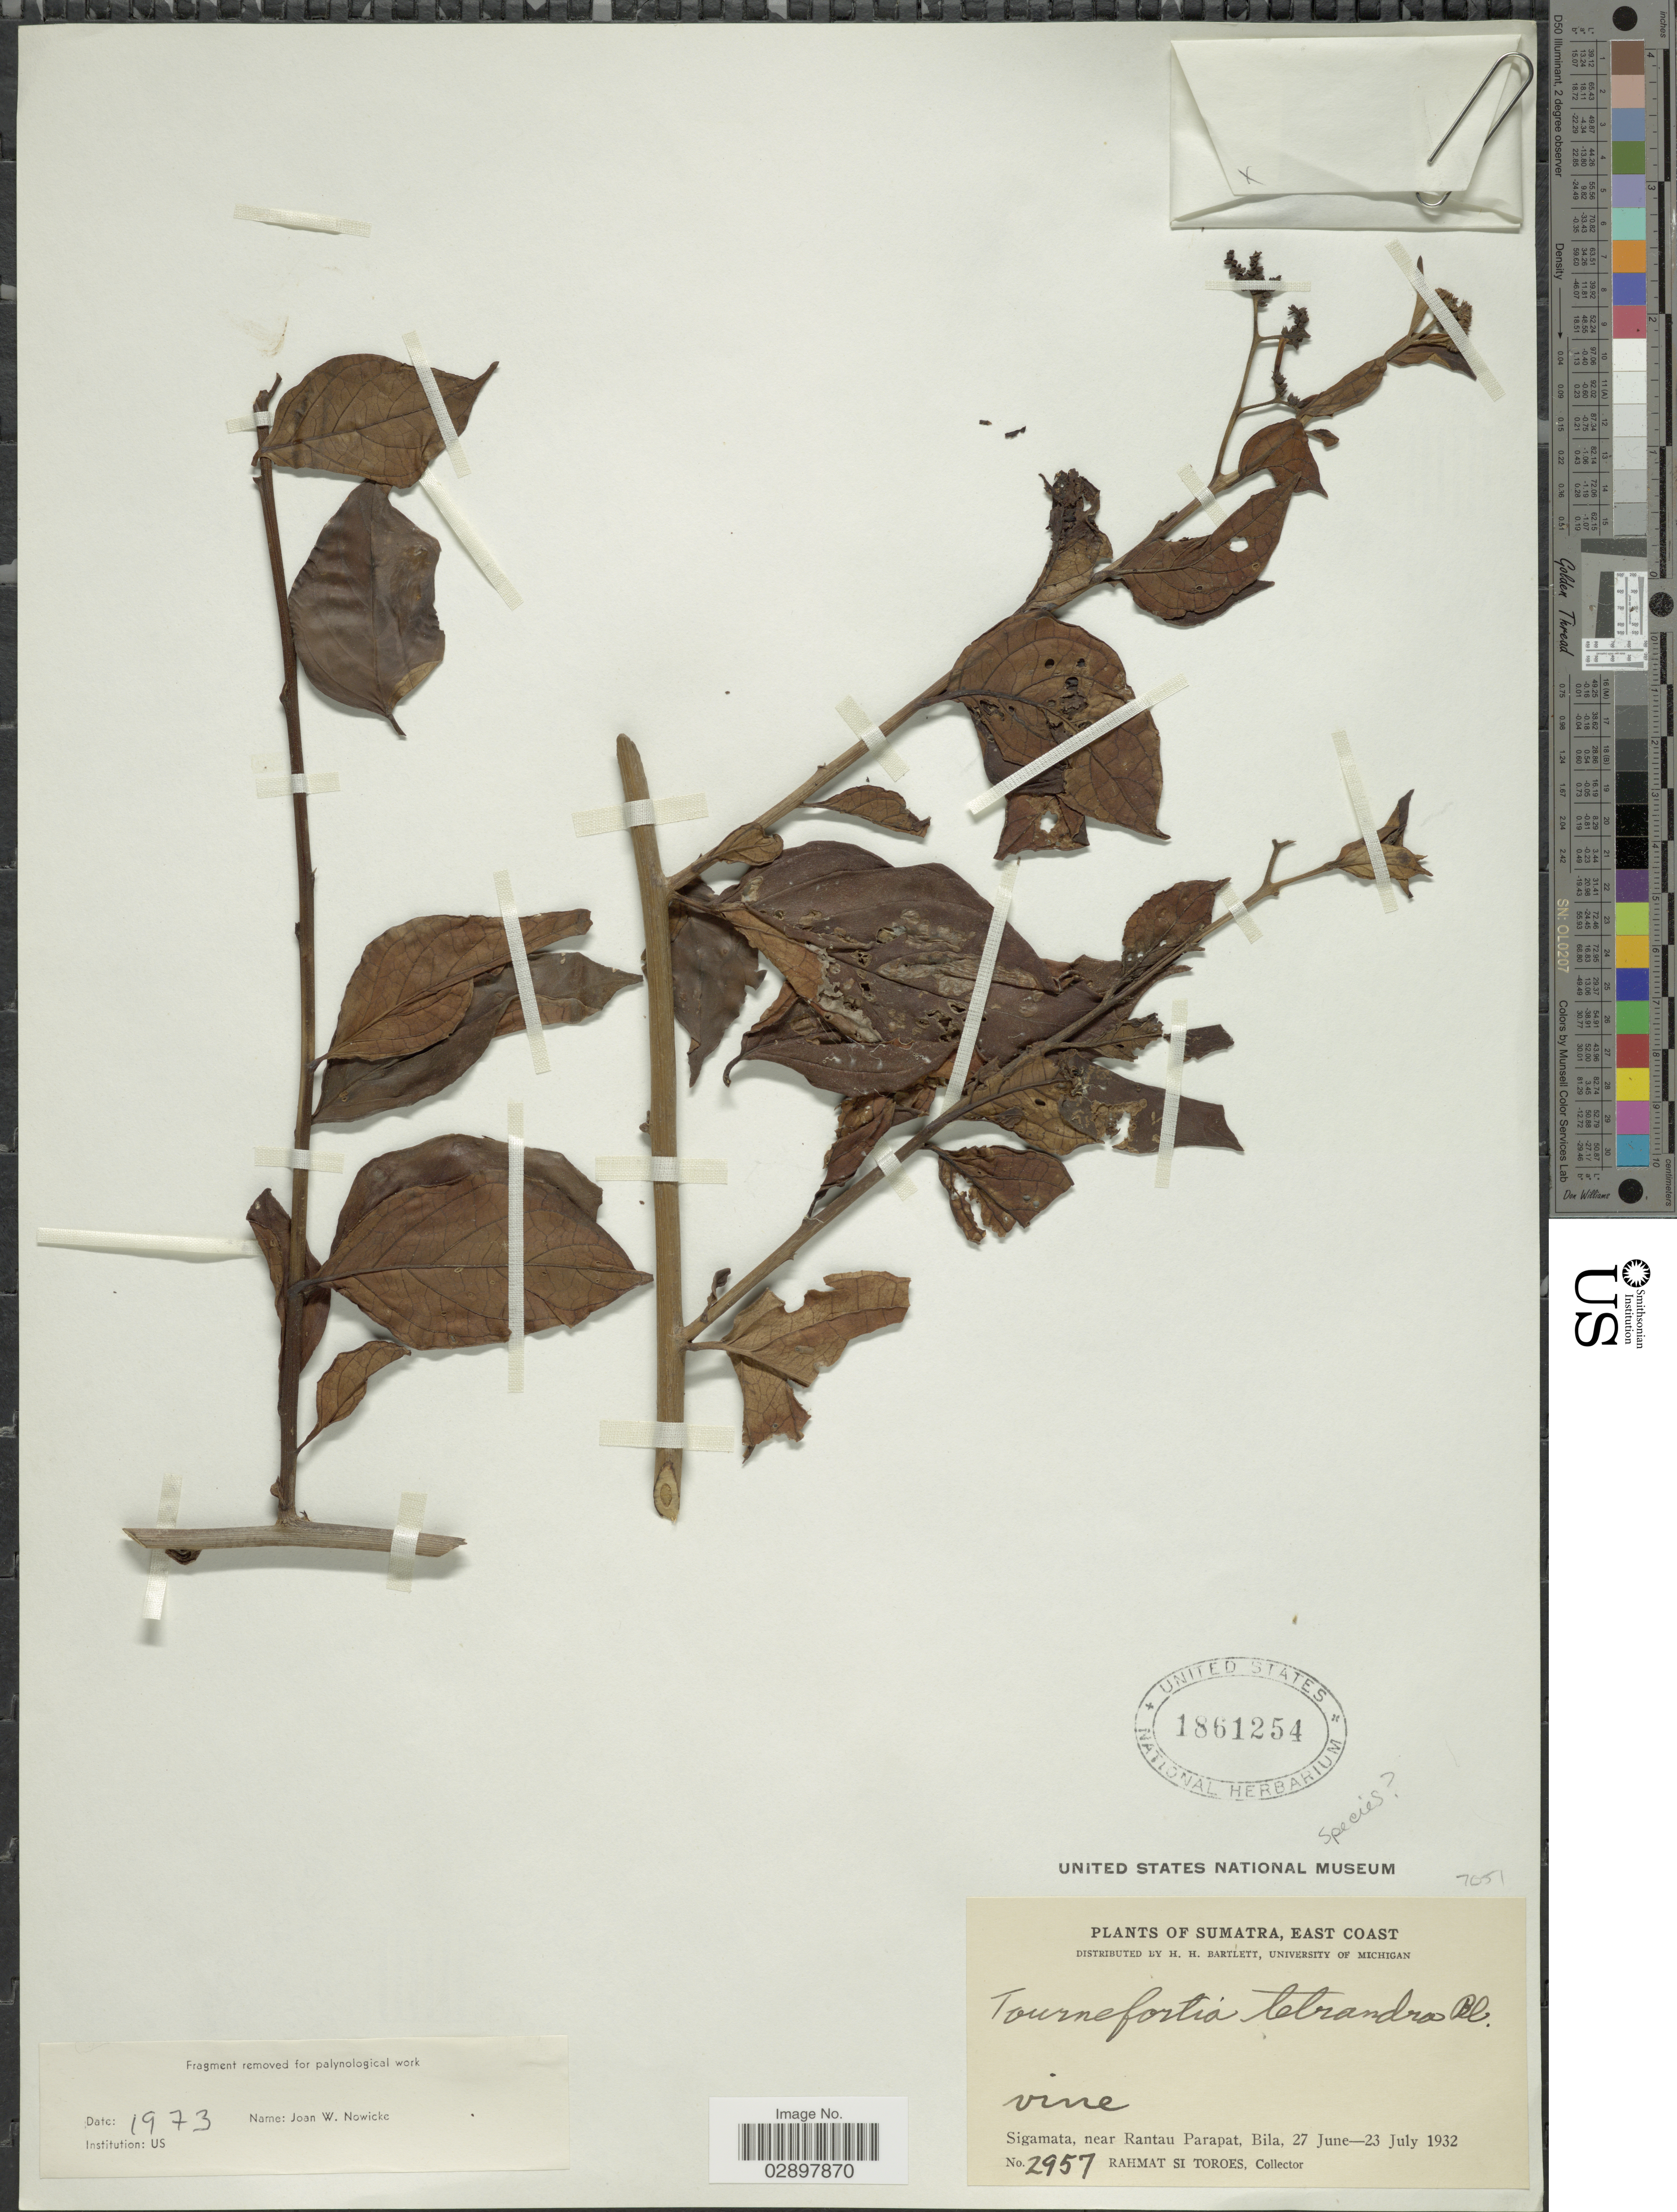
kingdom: Plantae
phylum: Tracheophyta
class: Magnoliopsida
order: Boraginales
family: Heliotropiaceae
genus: Heliotropium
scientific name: Heliotropium biblianum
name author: Craven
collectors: Rahmat Si Boeea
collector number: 2957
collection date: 1932-06-27/1932-07-23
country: Indonesia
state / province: Sumatra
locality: East Coast. Sigamata, near Rantau Parapat, Bila.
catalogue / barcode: US 1861254